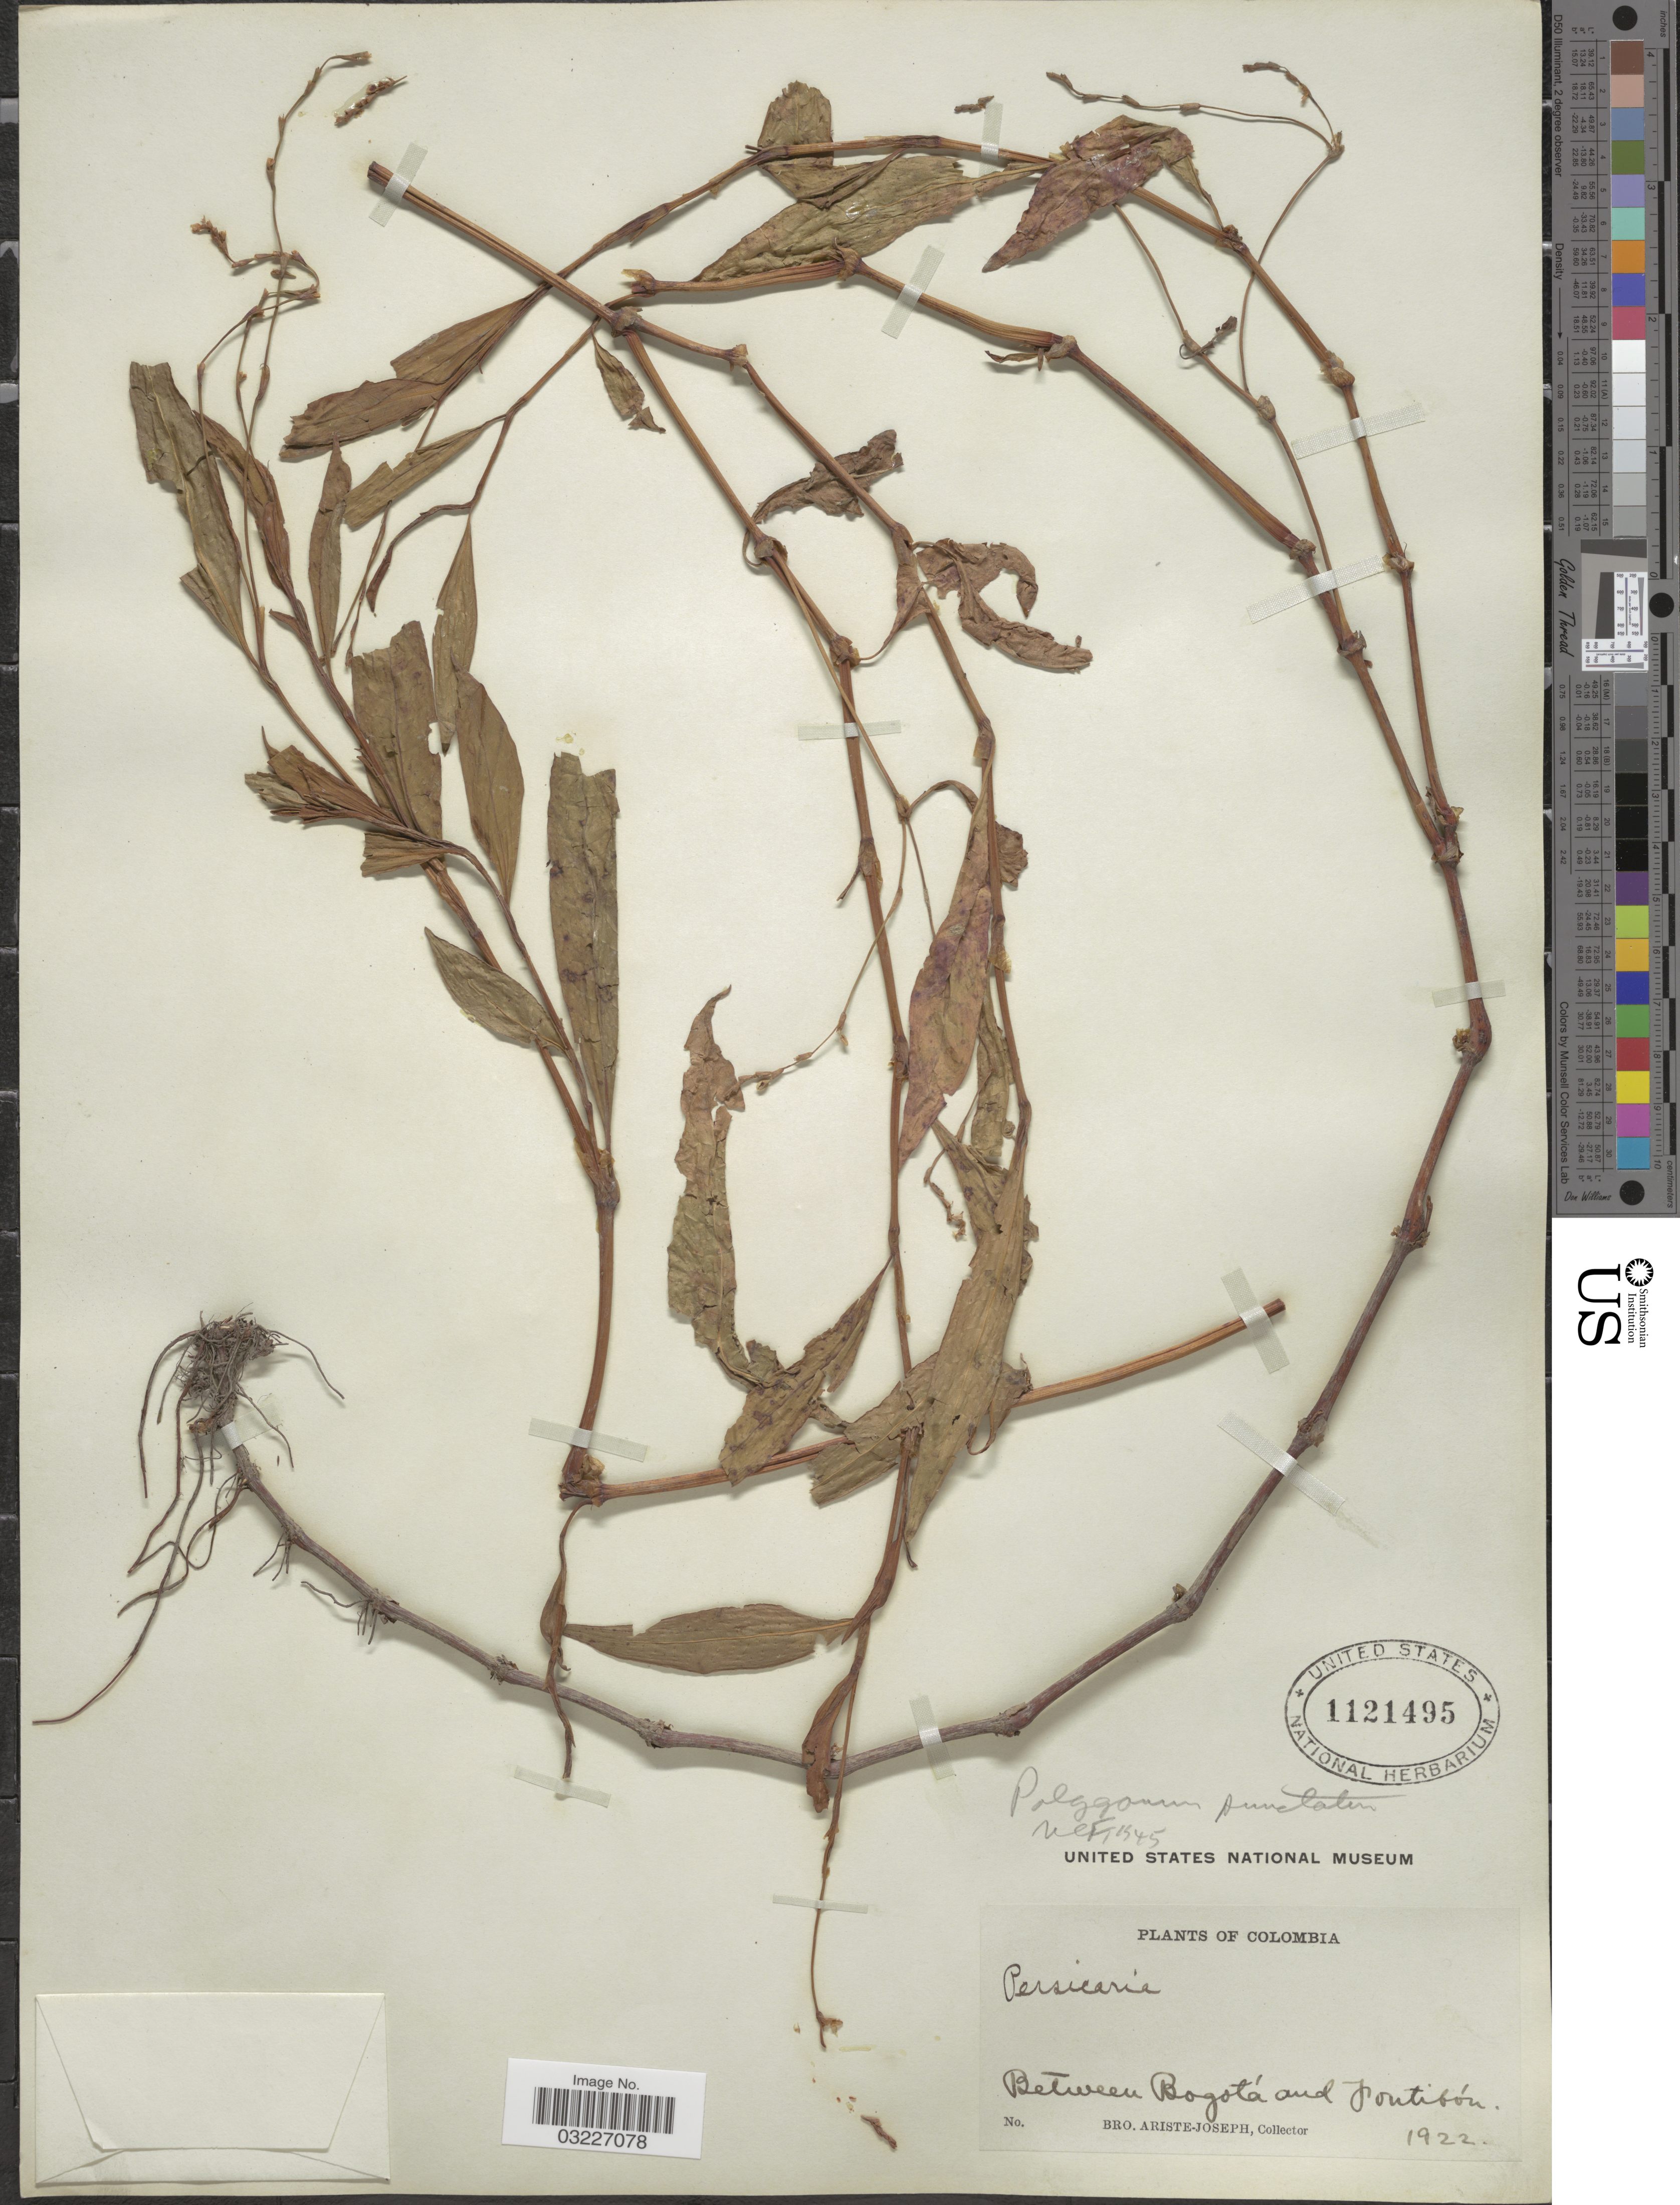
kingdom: Plantae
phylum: Tracheophyta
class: Magnoliopsida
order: Caryophyllales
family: Polygonaceae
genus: Polygonum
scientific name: Polygonum opelousanum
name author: Riddell ex Small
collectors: Bro. Ariste-Joseph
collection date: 1922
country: Colombia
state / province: Bogota D.C.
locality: Between Bogotá and Fontibón.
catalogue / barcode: US 1121495